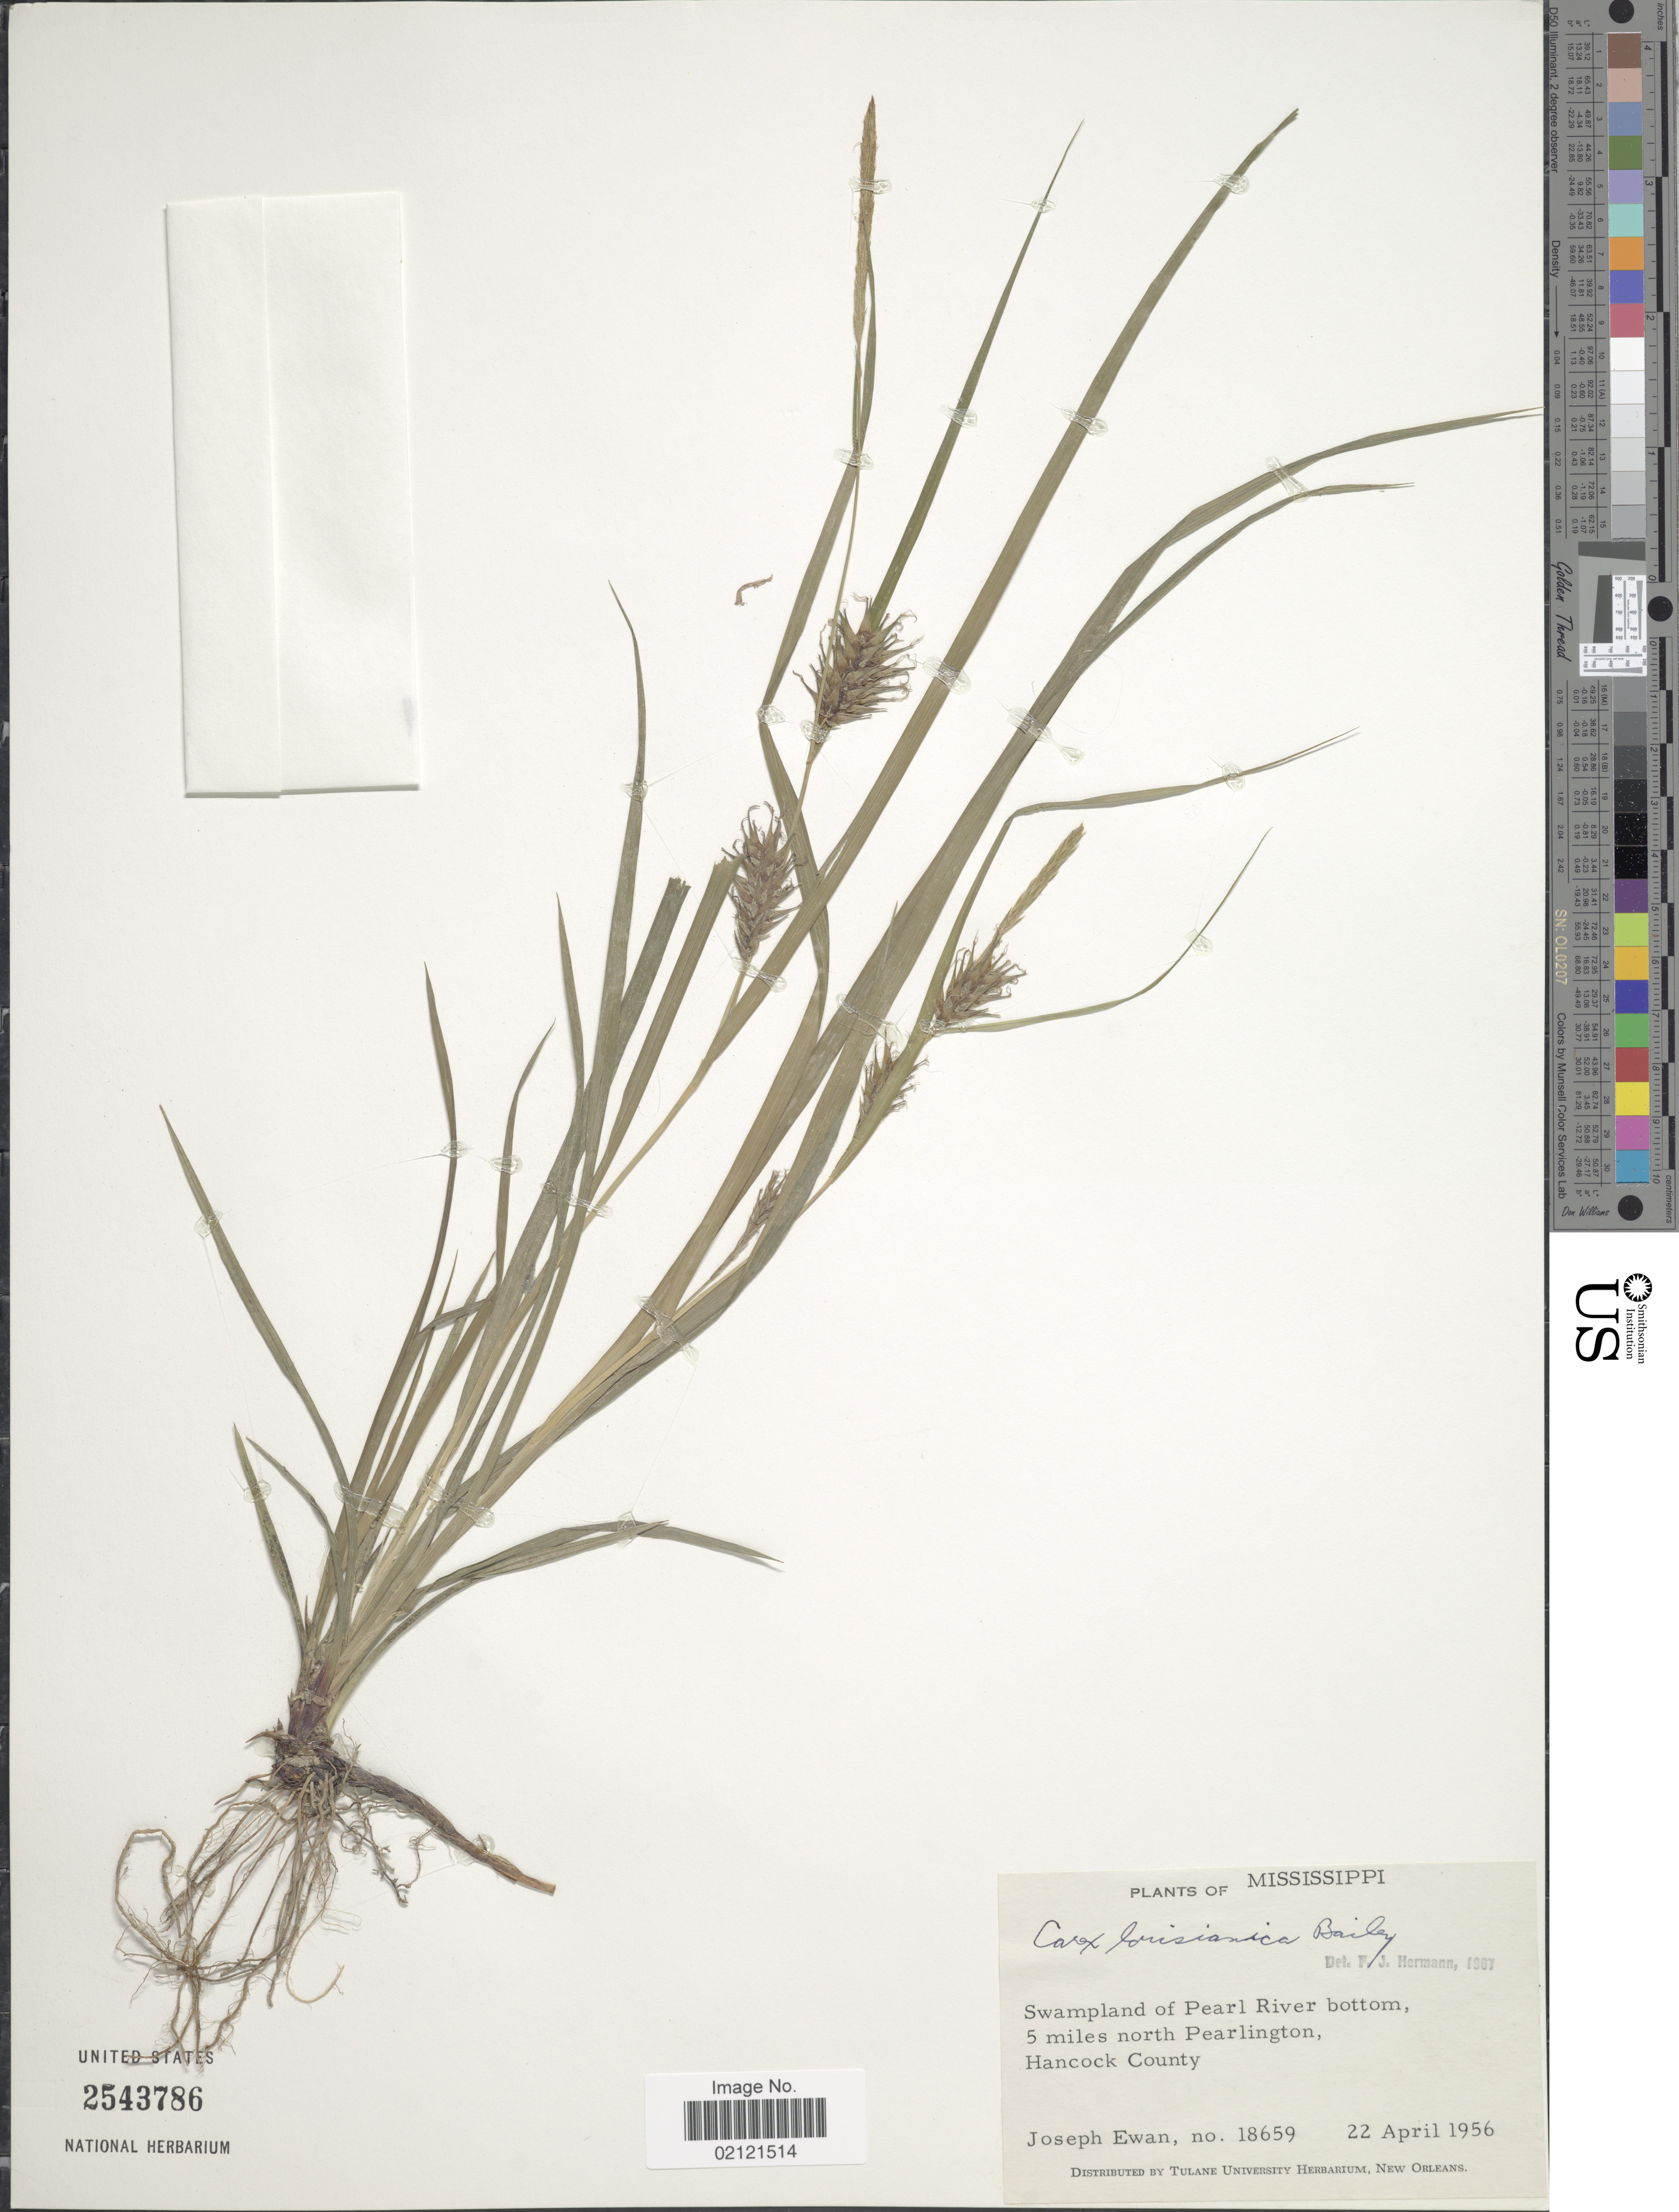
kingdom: Plantae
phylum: Tracheophyta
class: Liliopsida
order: Poales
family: Cyperaceae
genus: Carex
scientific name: Carex louisianica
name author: L.H. Bailey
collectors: J. A. Ewan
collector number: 18659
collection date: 1956-04-22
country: United States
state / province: Mississippi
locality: Swampland of Pearl River Bottom, 5 miles north Pearlington, Hancock County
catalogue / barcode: US 2543786